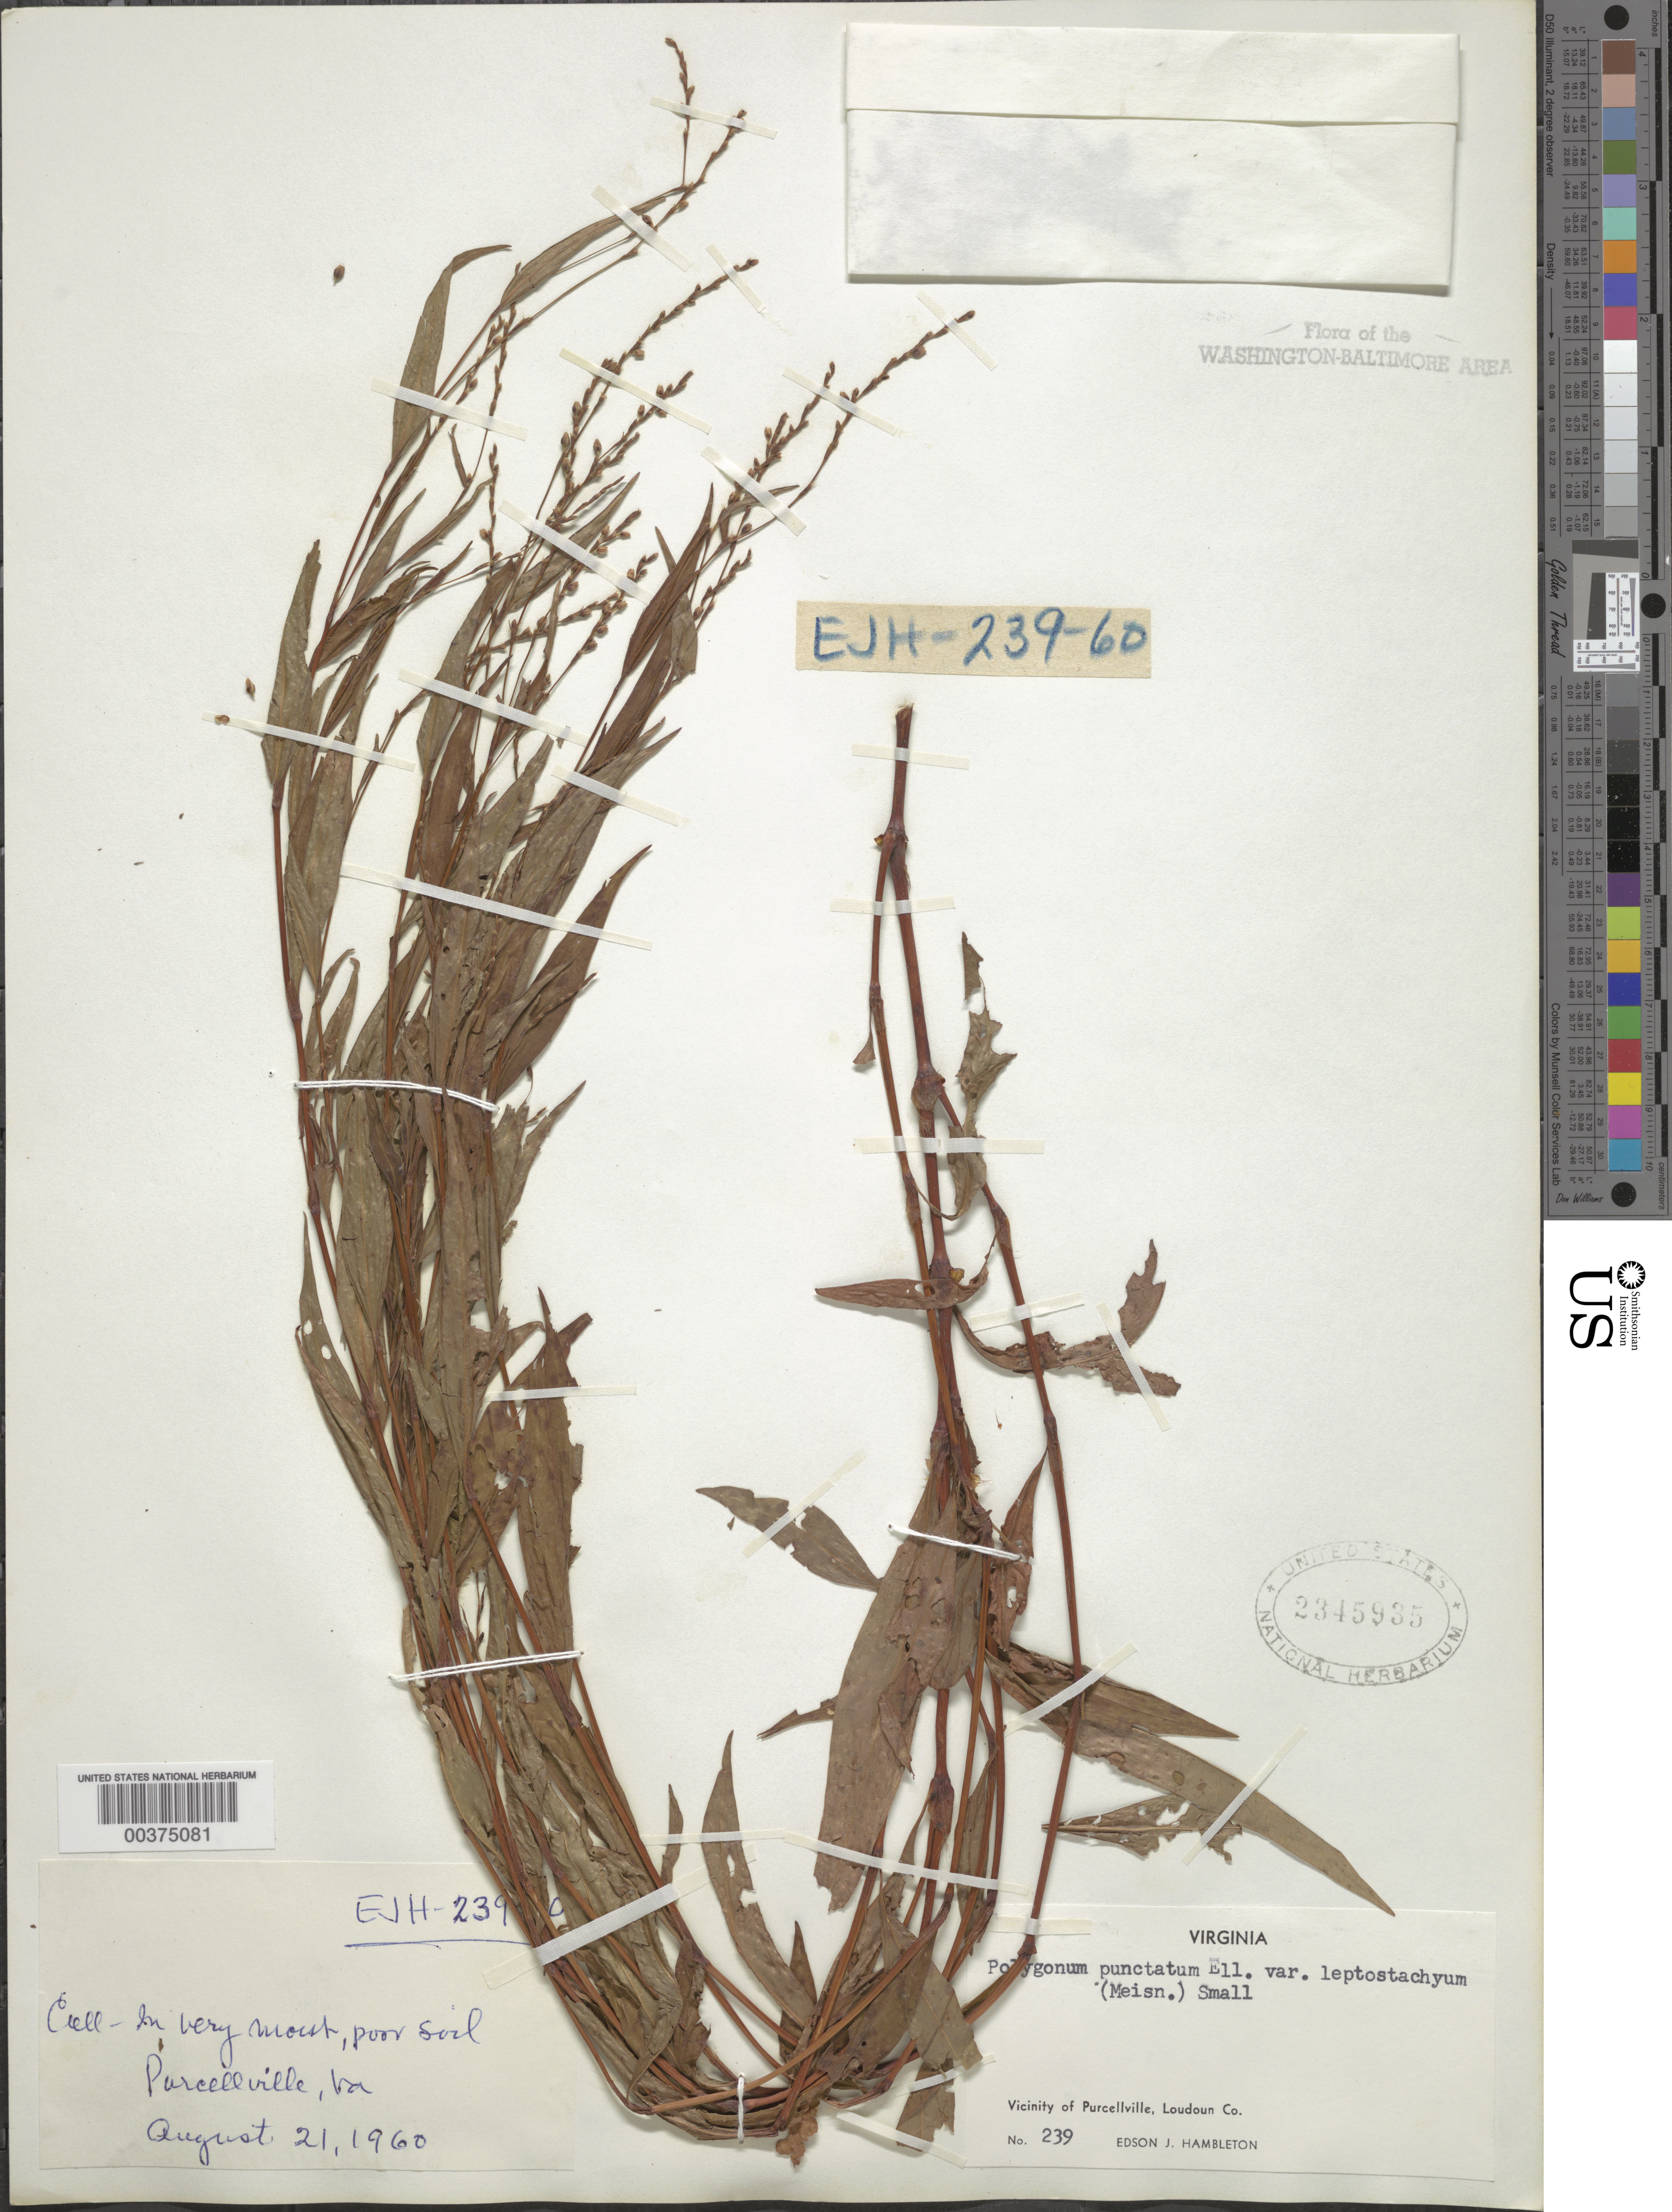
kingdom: Plantae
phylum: Tracheophyta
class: Magnoliopsida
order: Caryophyllales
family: Polygonaceae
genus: Persicaria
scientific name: Persicaria punctata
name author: (Elliott) Small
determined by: Atha, D. E.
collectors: E. Hambleton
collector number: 239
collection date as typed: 21 Aug 1960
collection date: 1960-08-21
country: United States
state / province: Virginia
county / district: Loudoun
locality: Purcellville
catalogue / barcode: US 2345935